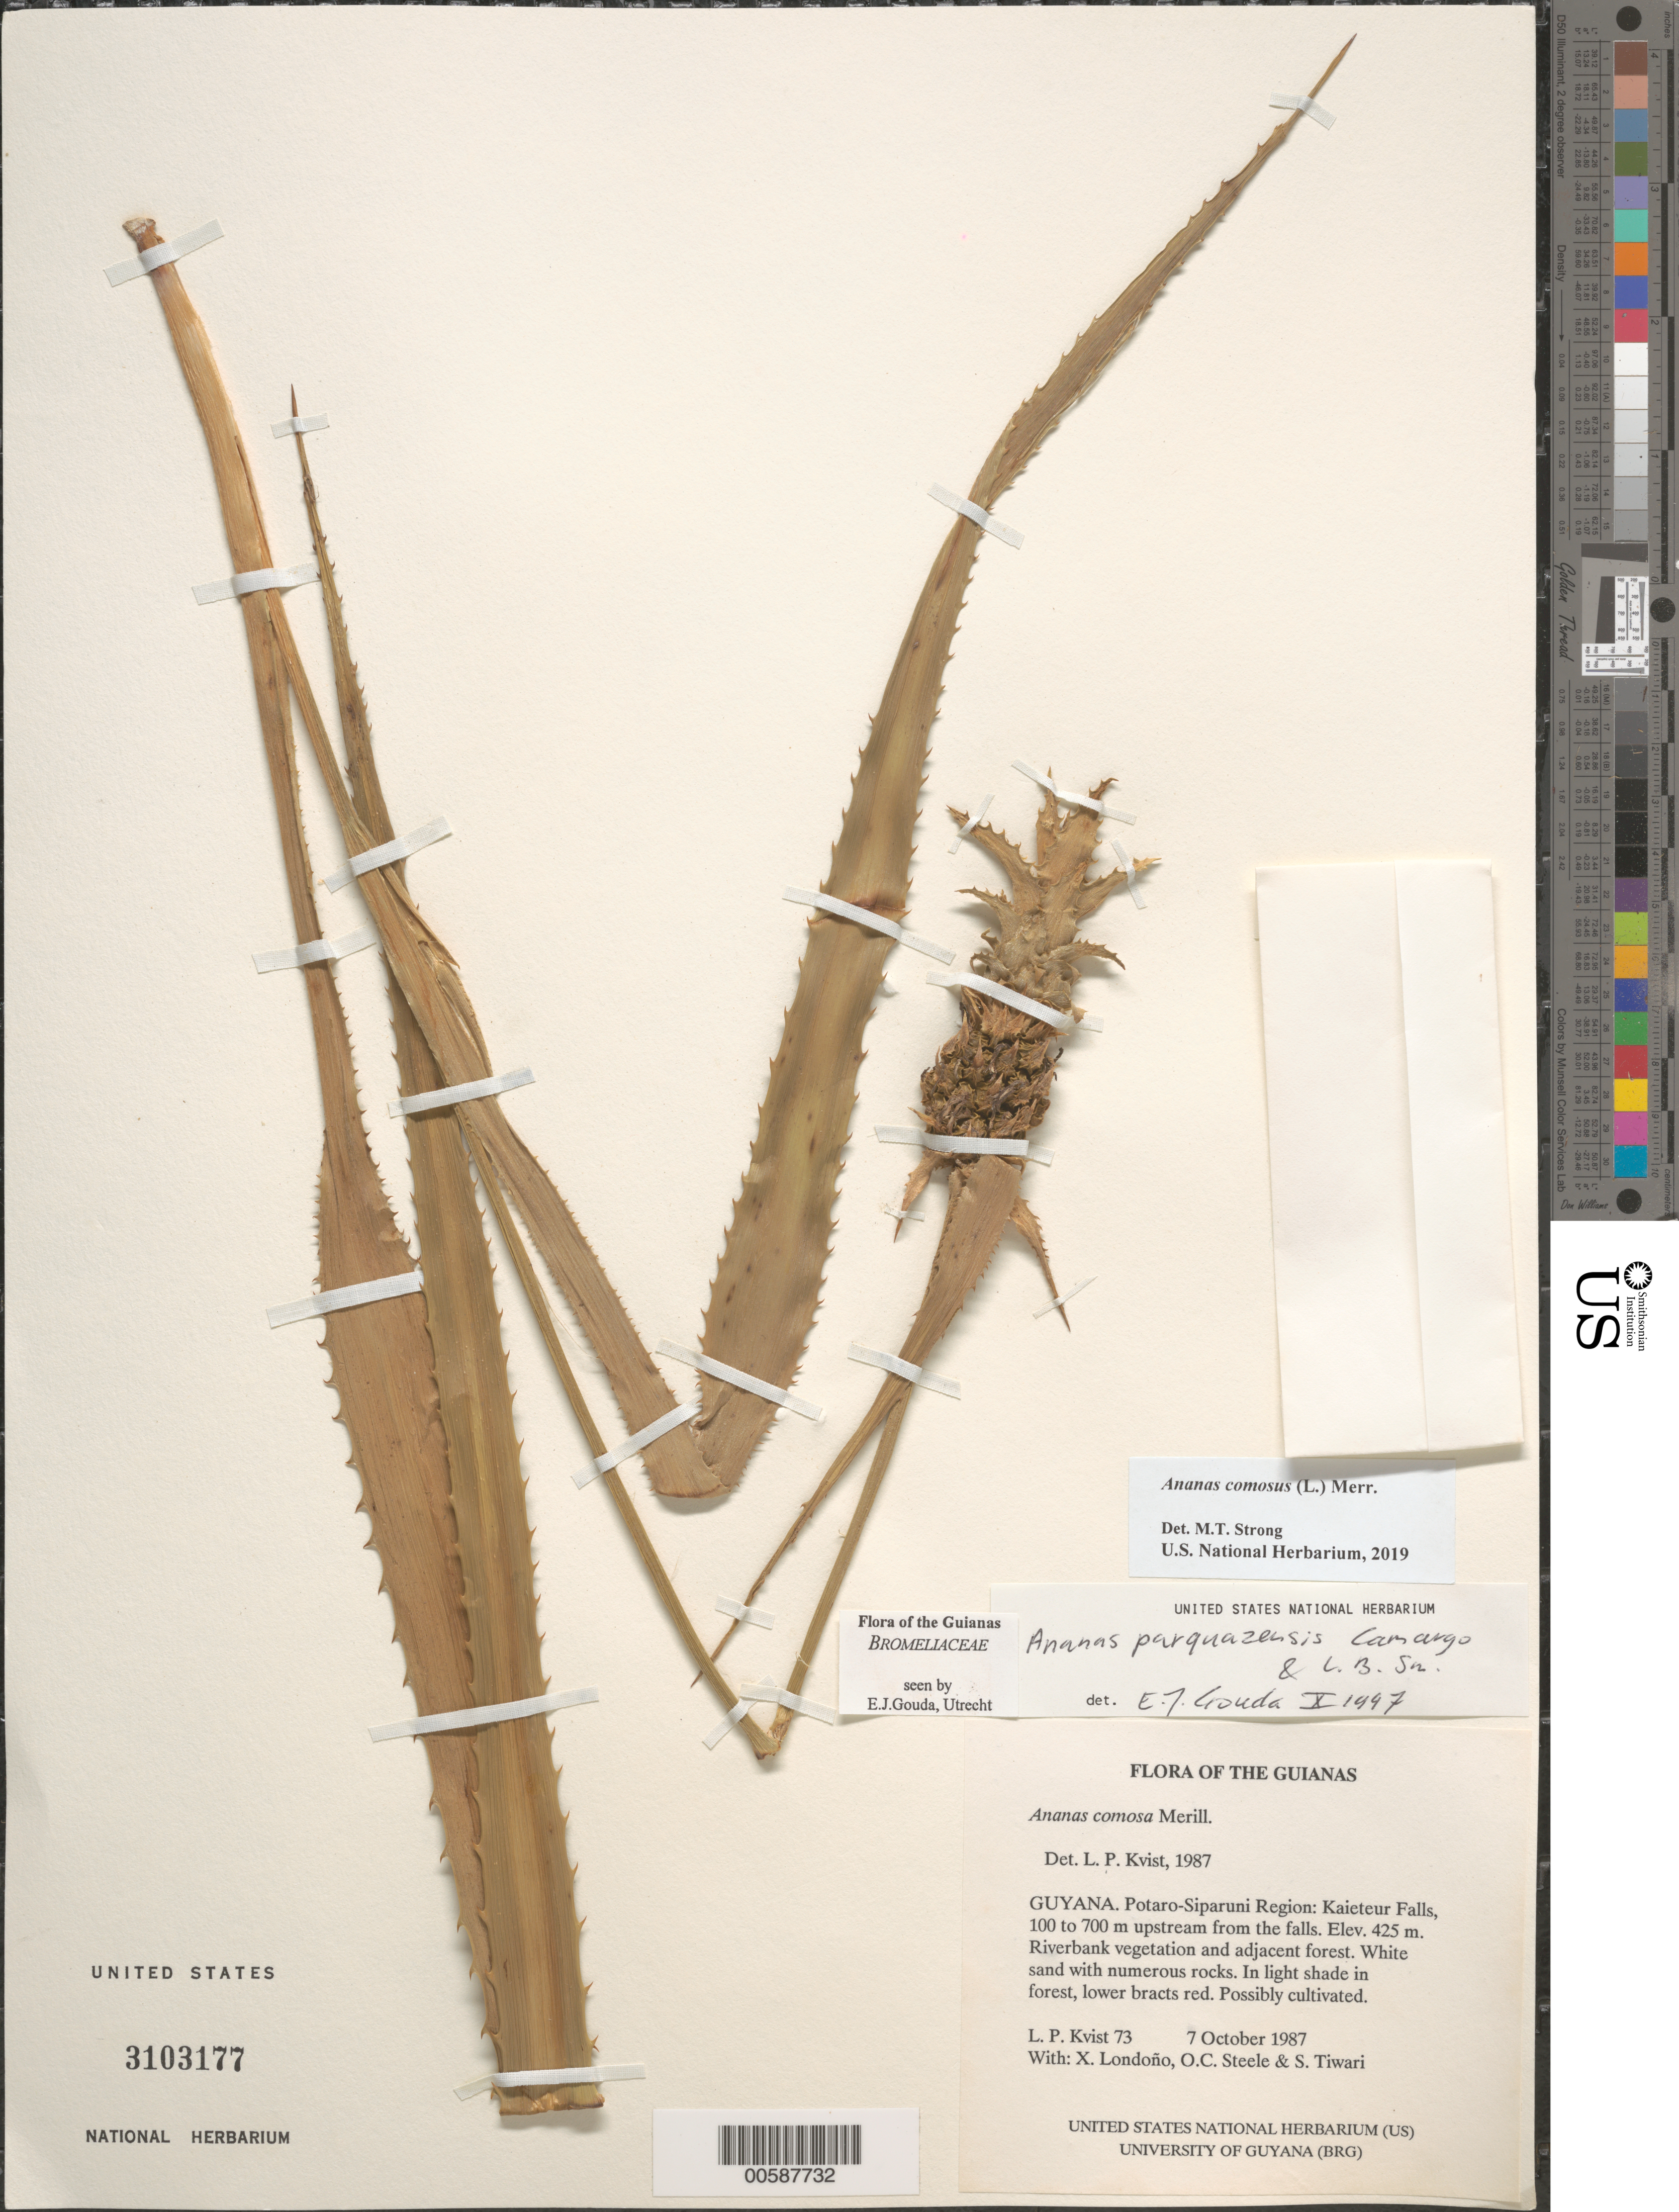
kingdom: Plantae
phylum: Tracheophyta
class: Liliopsida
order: Poales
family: Bromeliaceae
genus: Ananas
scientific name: Ananas parguazensis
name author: Camargo & L.B. Sm.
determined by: Gouda, E. J.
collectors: L. P. Kvist, X. Londoño, O. C. Steele & S. Tiwari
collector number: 73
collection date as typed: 7 October 1987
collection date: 1987-10-07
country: Guyana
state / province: Potaro-Siparuni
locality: Kaieteur Falls, 100 to 700 m upstream from the falls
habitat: Riverbank vegetation and adjacent forest. White sand with numerous rocks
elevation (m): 425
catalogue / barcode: US 3103177